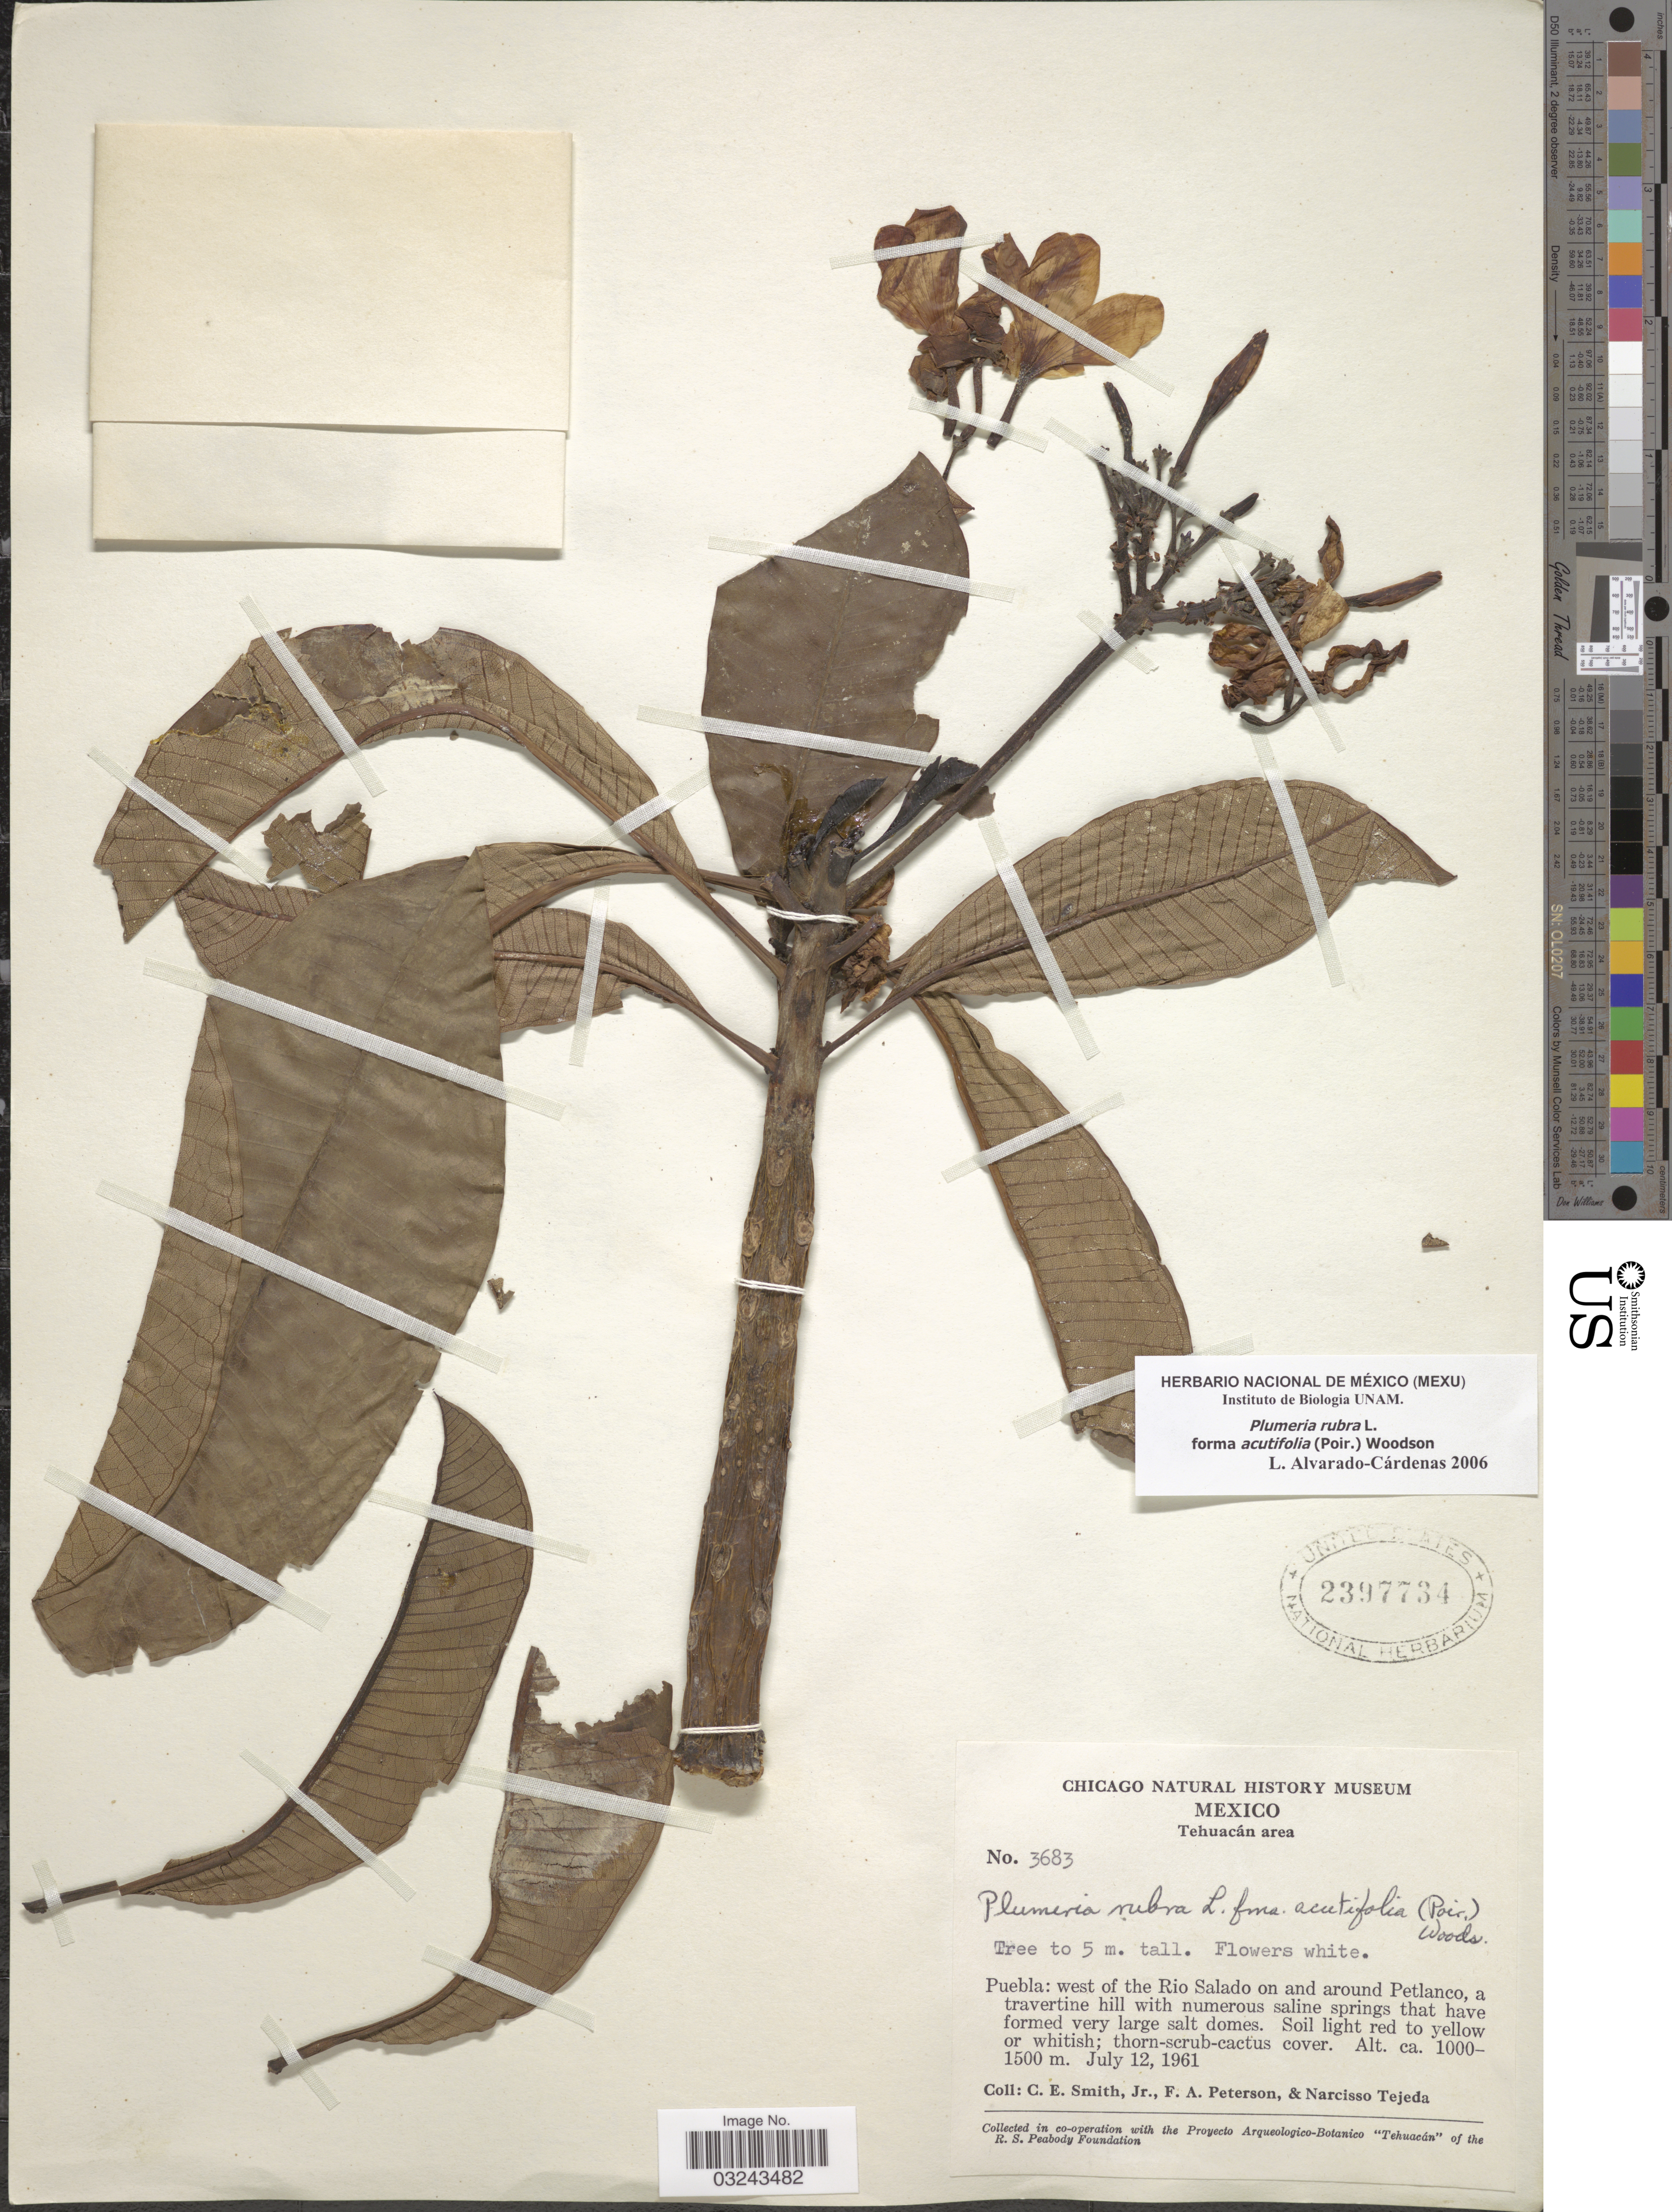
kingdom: Plantae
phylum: Tracheophyta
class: Magnoliopsida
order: Gentianales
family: Apocynaceae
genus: Plumeria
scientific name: Plumeria rubra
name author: L.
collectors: C. E. Smith Jr., F. A. Peterson & N. Tejeda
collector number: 3683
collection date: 1961-07-12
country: Mexico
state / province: Puebla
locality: Tehuacán area, Puebla: west of the Rio Salado on and around Petlanco.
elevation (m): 1000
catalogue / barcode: US 2397734